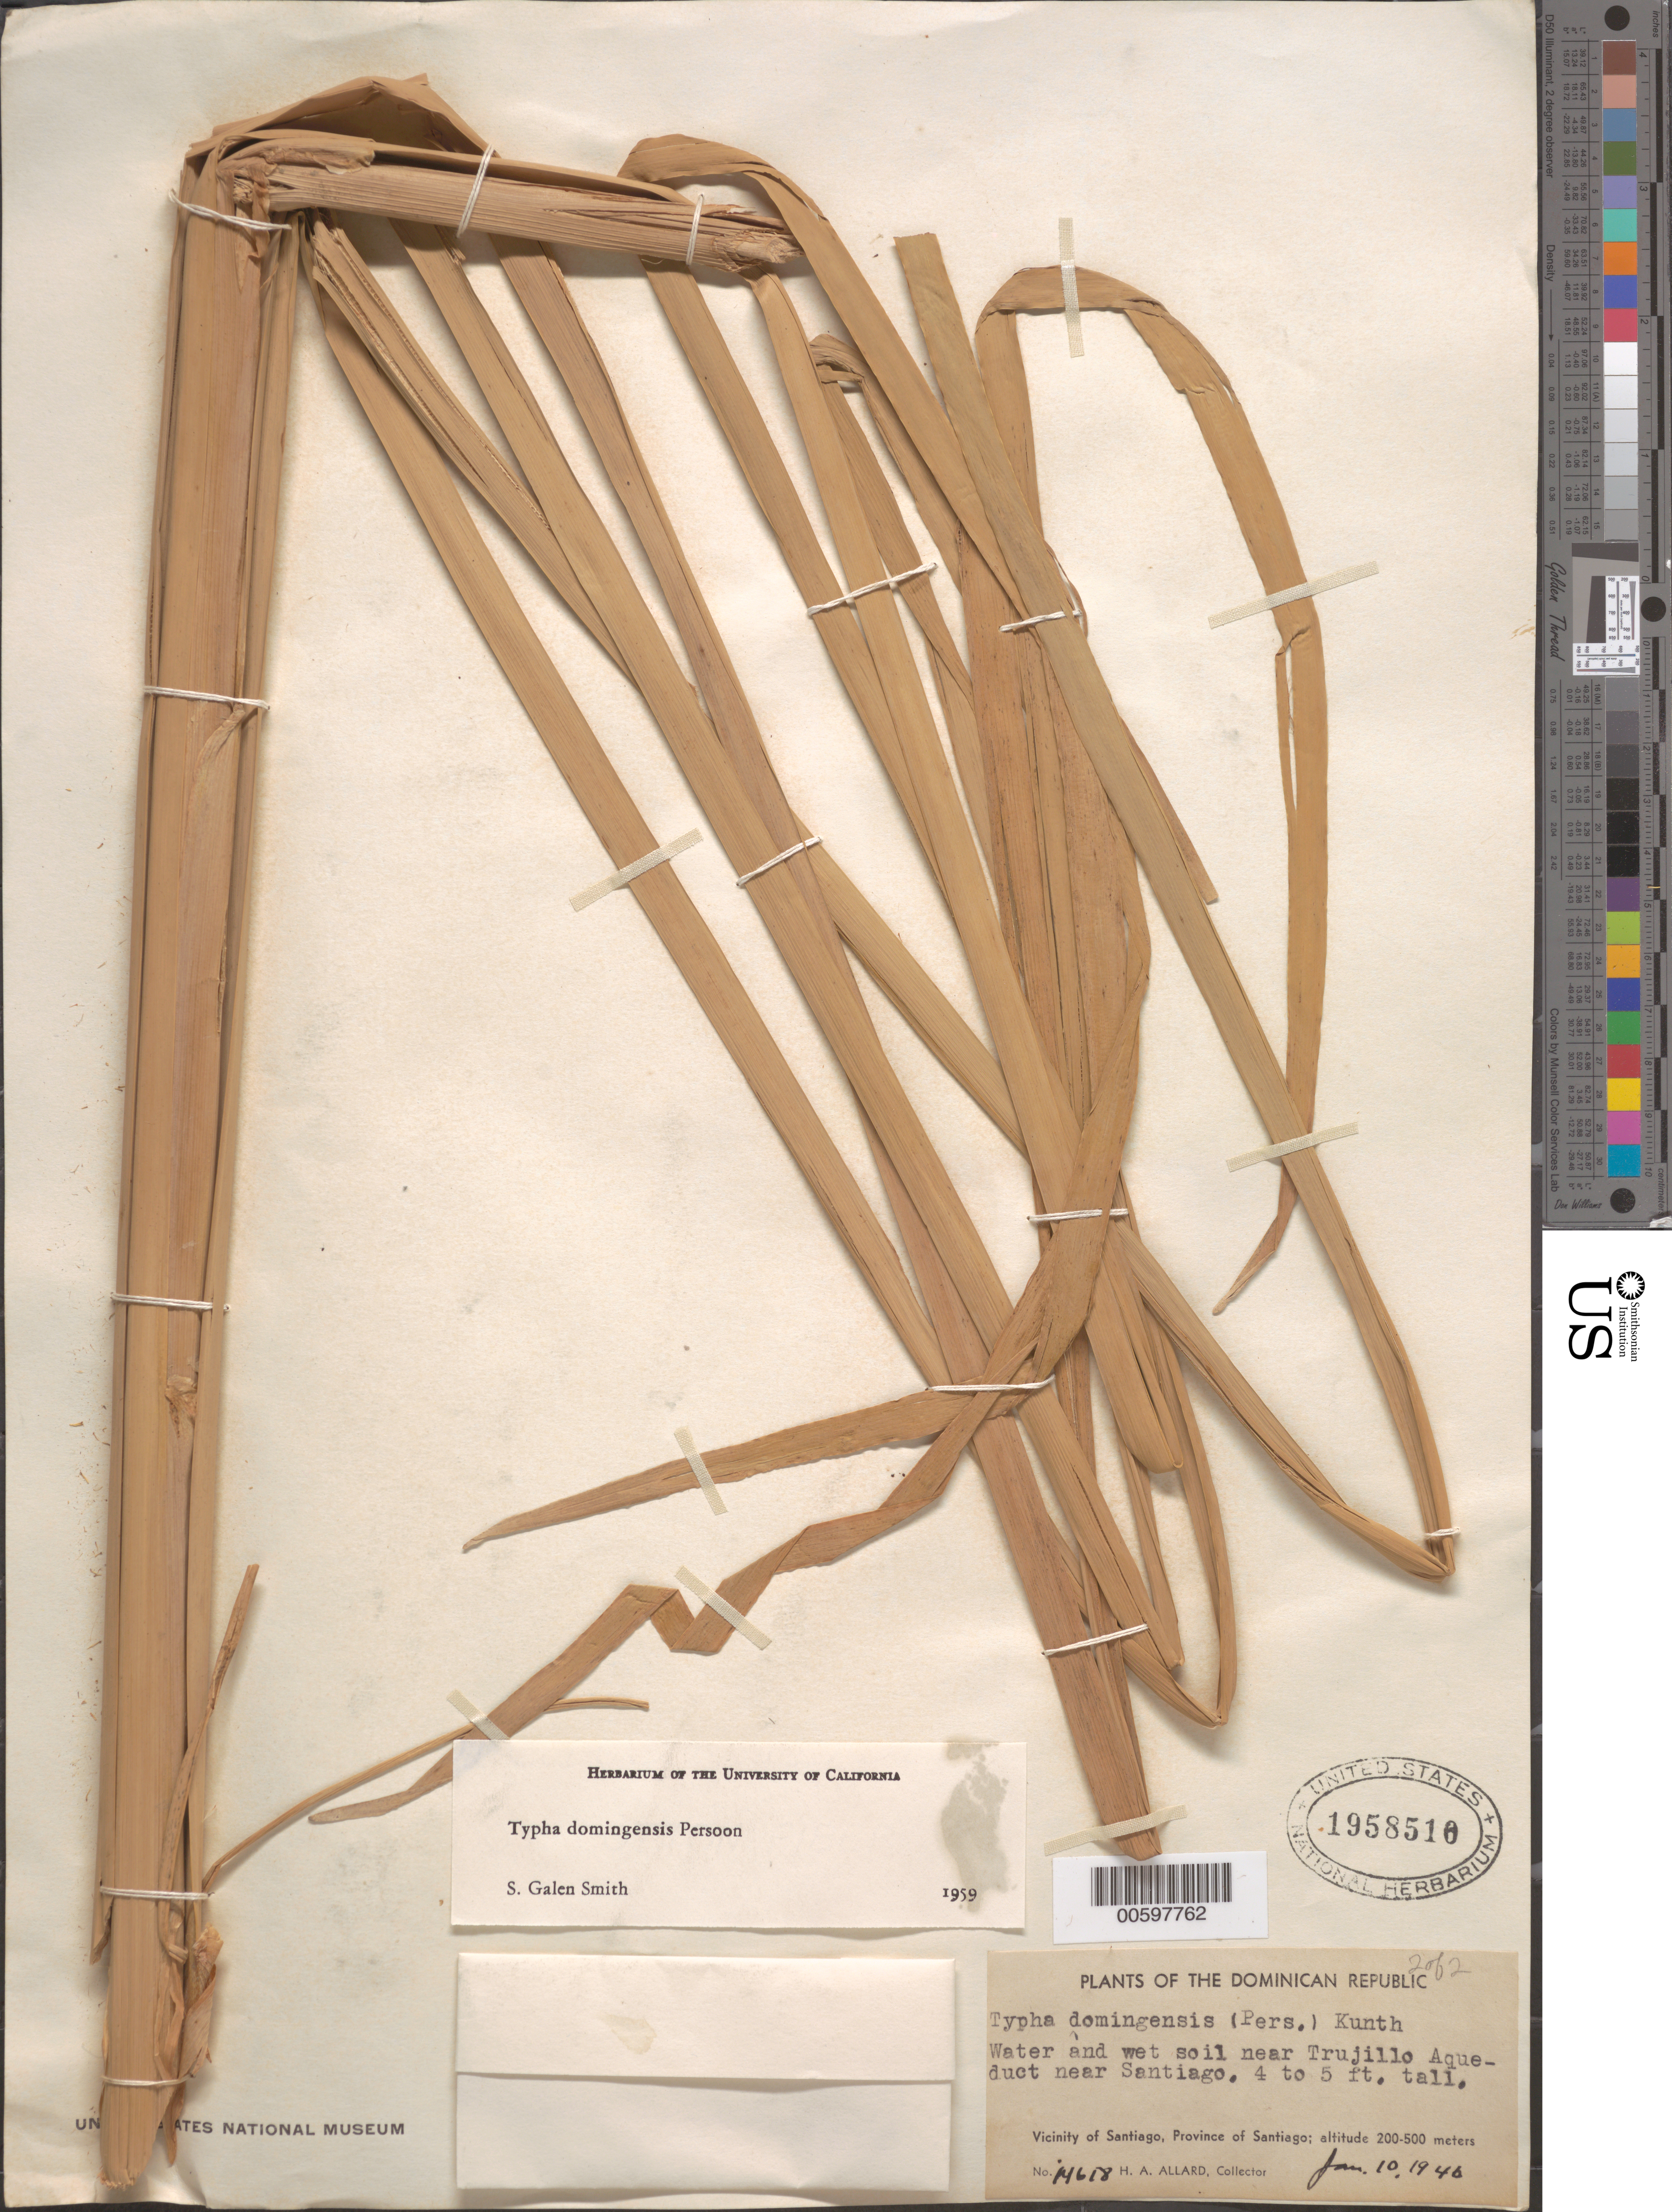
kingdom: Plantae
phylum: Tracheophyta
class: Liliopsida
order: Poales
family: Typhaceae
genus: Typha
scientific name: Typha domingensis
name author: Pers.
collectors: H. A. Allard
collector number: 14618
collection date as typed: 10 Jan 1946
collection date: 1946-01-10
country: Dominican Republic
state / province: Santiago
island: Hispaniola Island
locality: Santiago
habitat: water and wet soil near aque-duct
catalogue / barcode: US 1958510